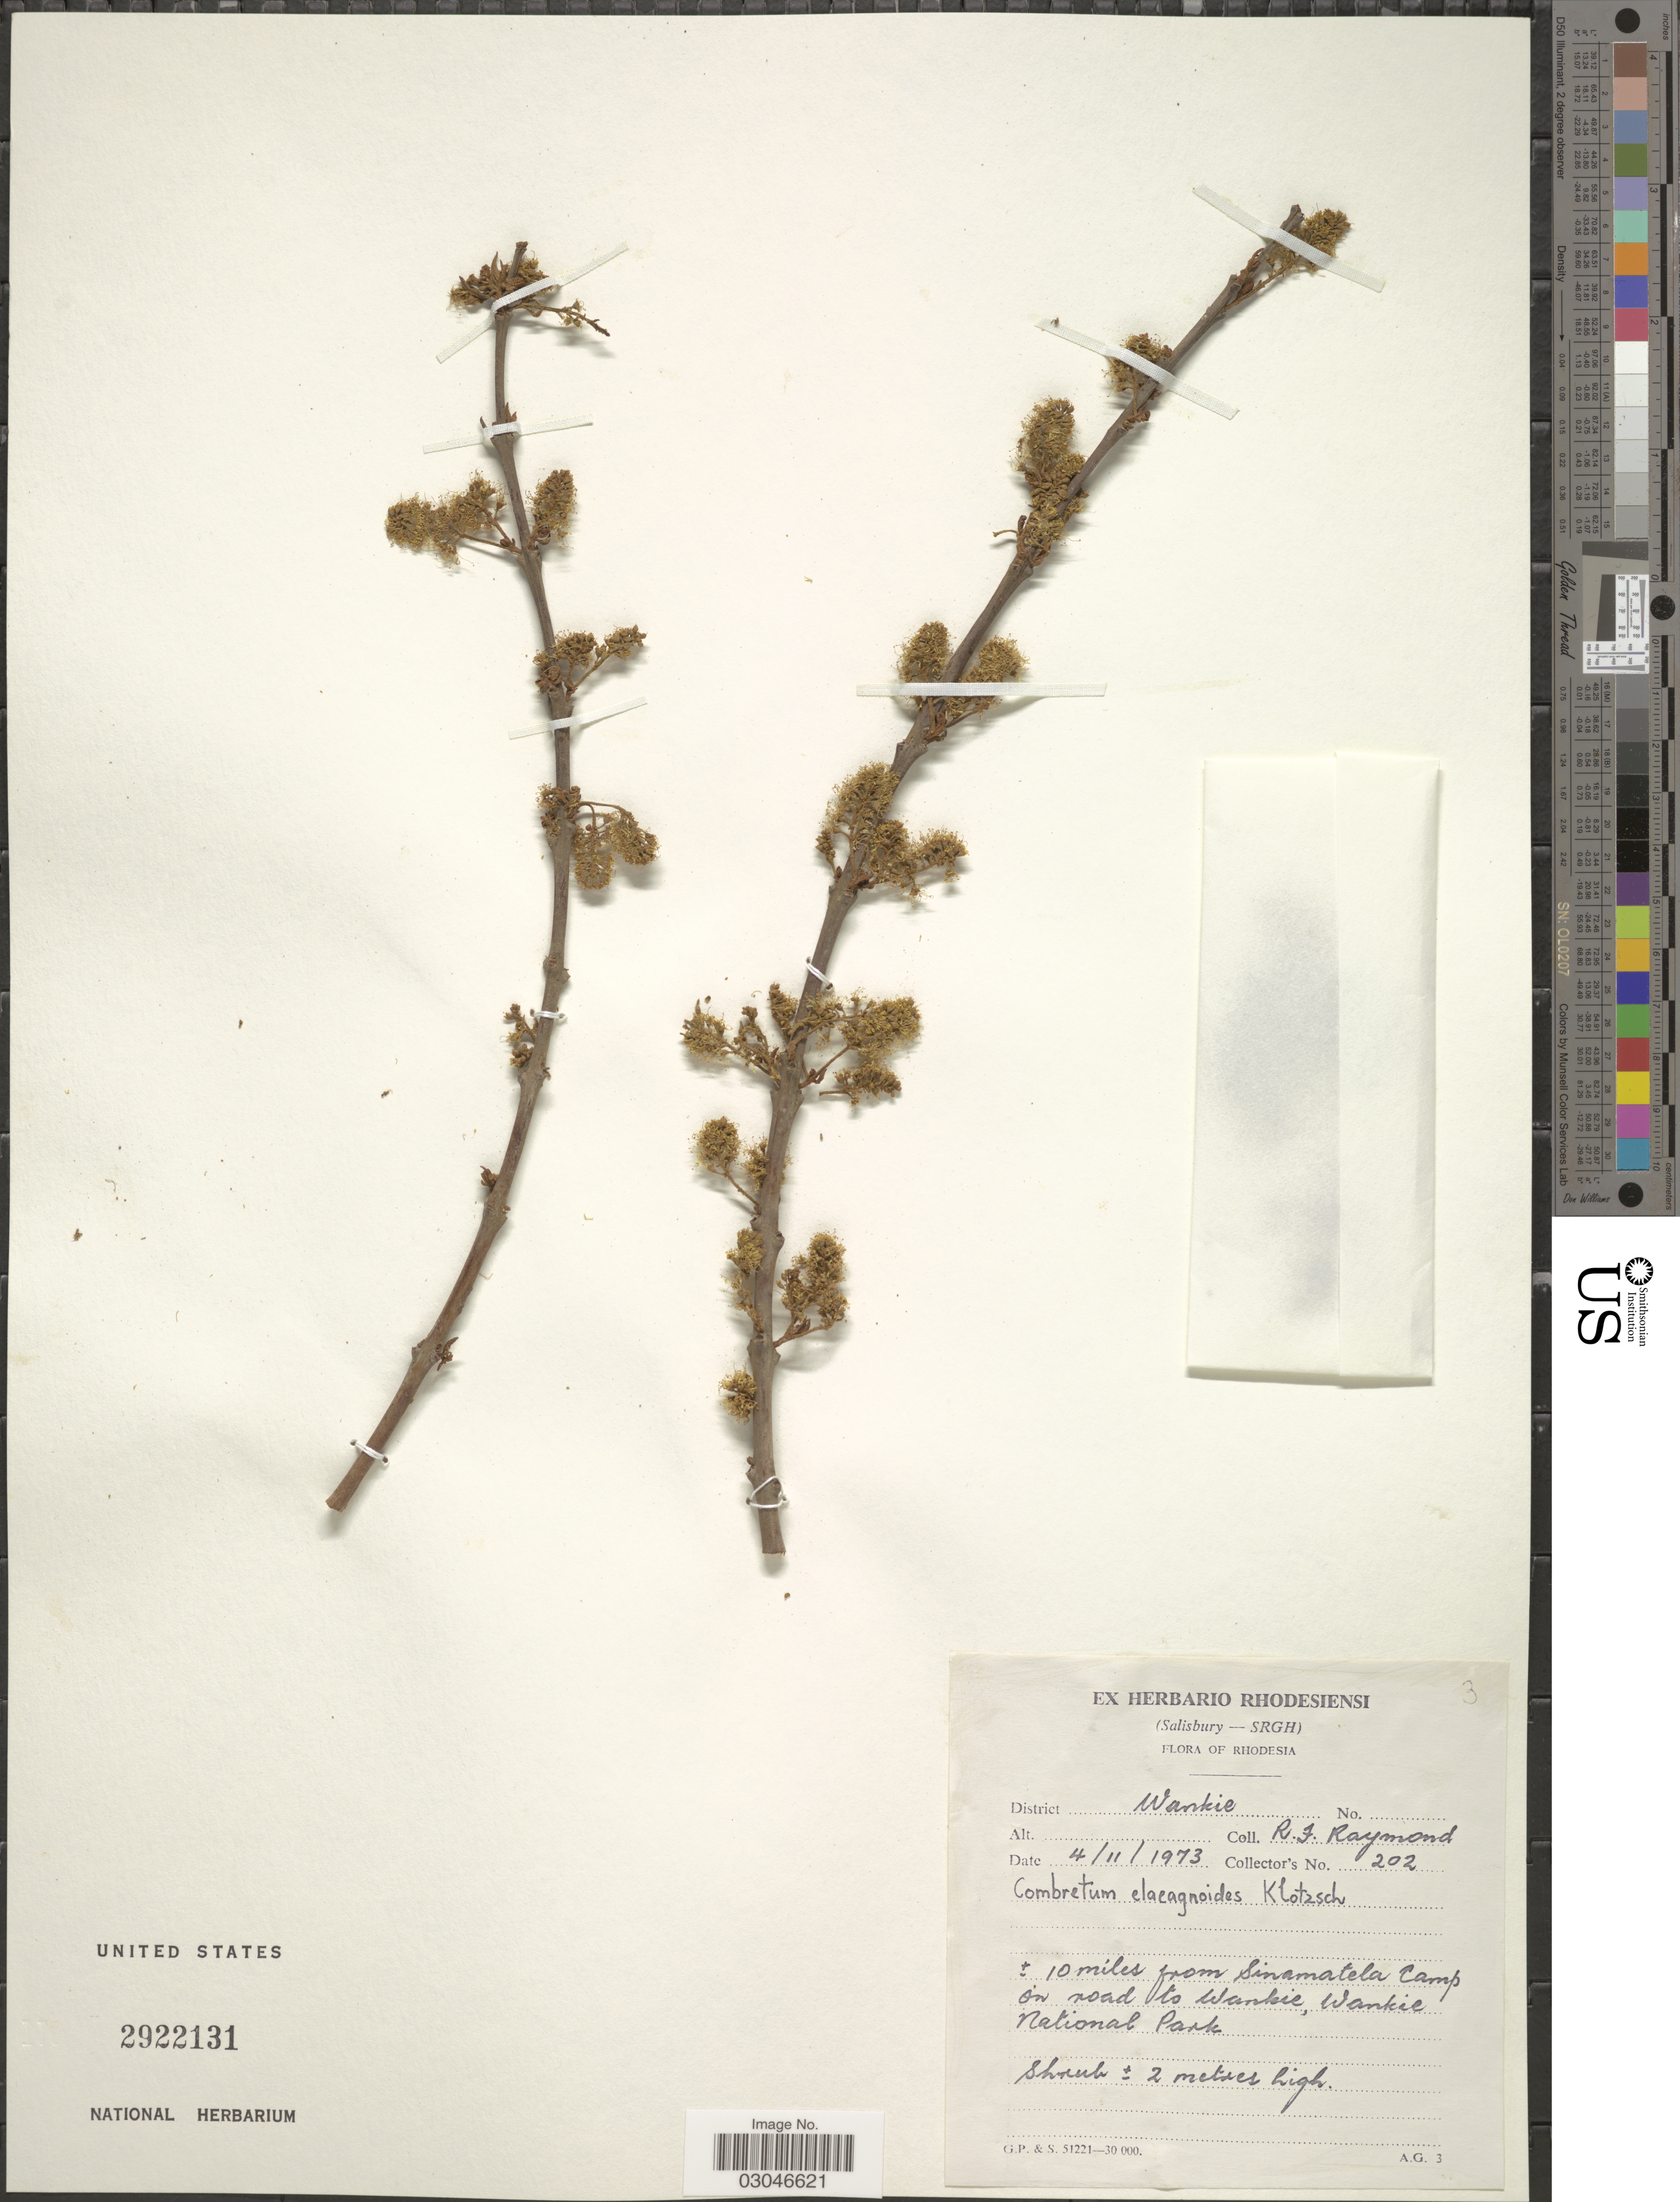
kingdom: Plantae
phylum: Tracheophyta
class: Magnoliopsida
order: Myrtales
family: Combretaceae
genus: Combretum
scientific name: Combretum elaeagnoides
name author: Klotzsch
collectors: R. Raymond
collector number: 202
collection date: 1973-11-04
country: Zimbabwe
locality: District Wankie. ± 10 miles from Sinamatela Camp on road to Wankie, Wankie National Park.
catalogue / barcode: US 2922131